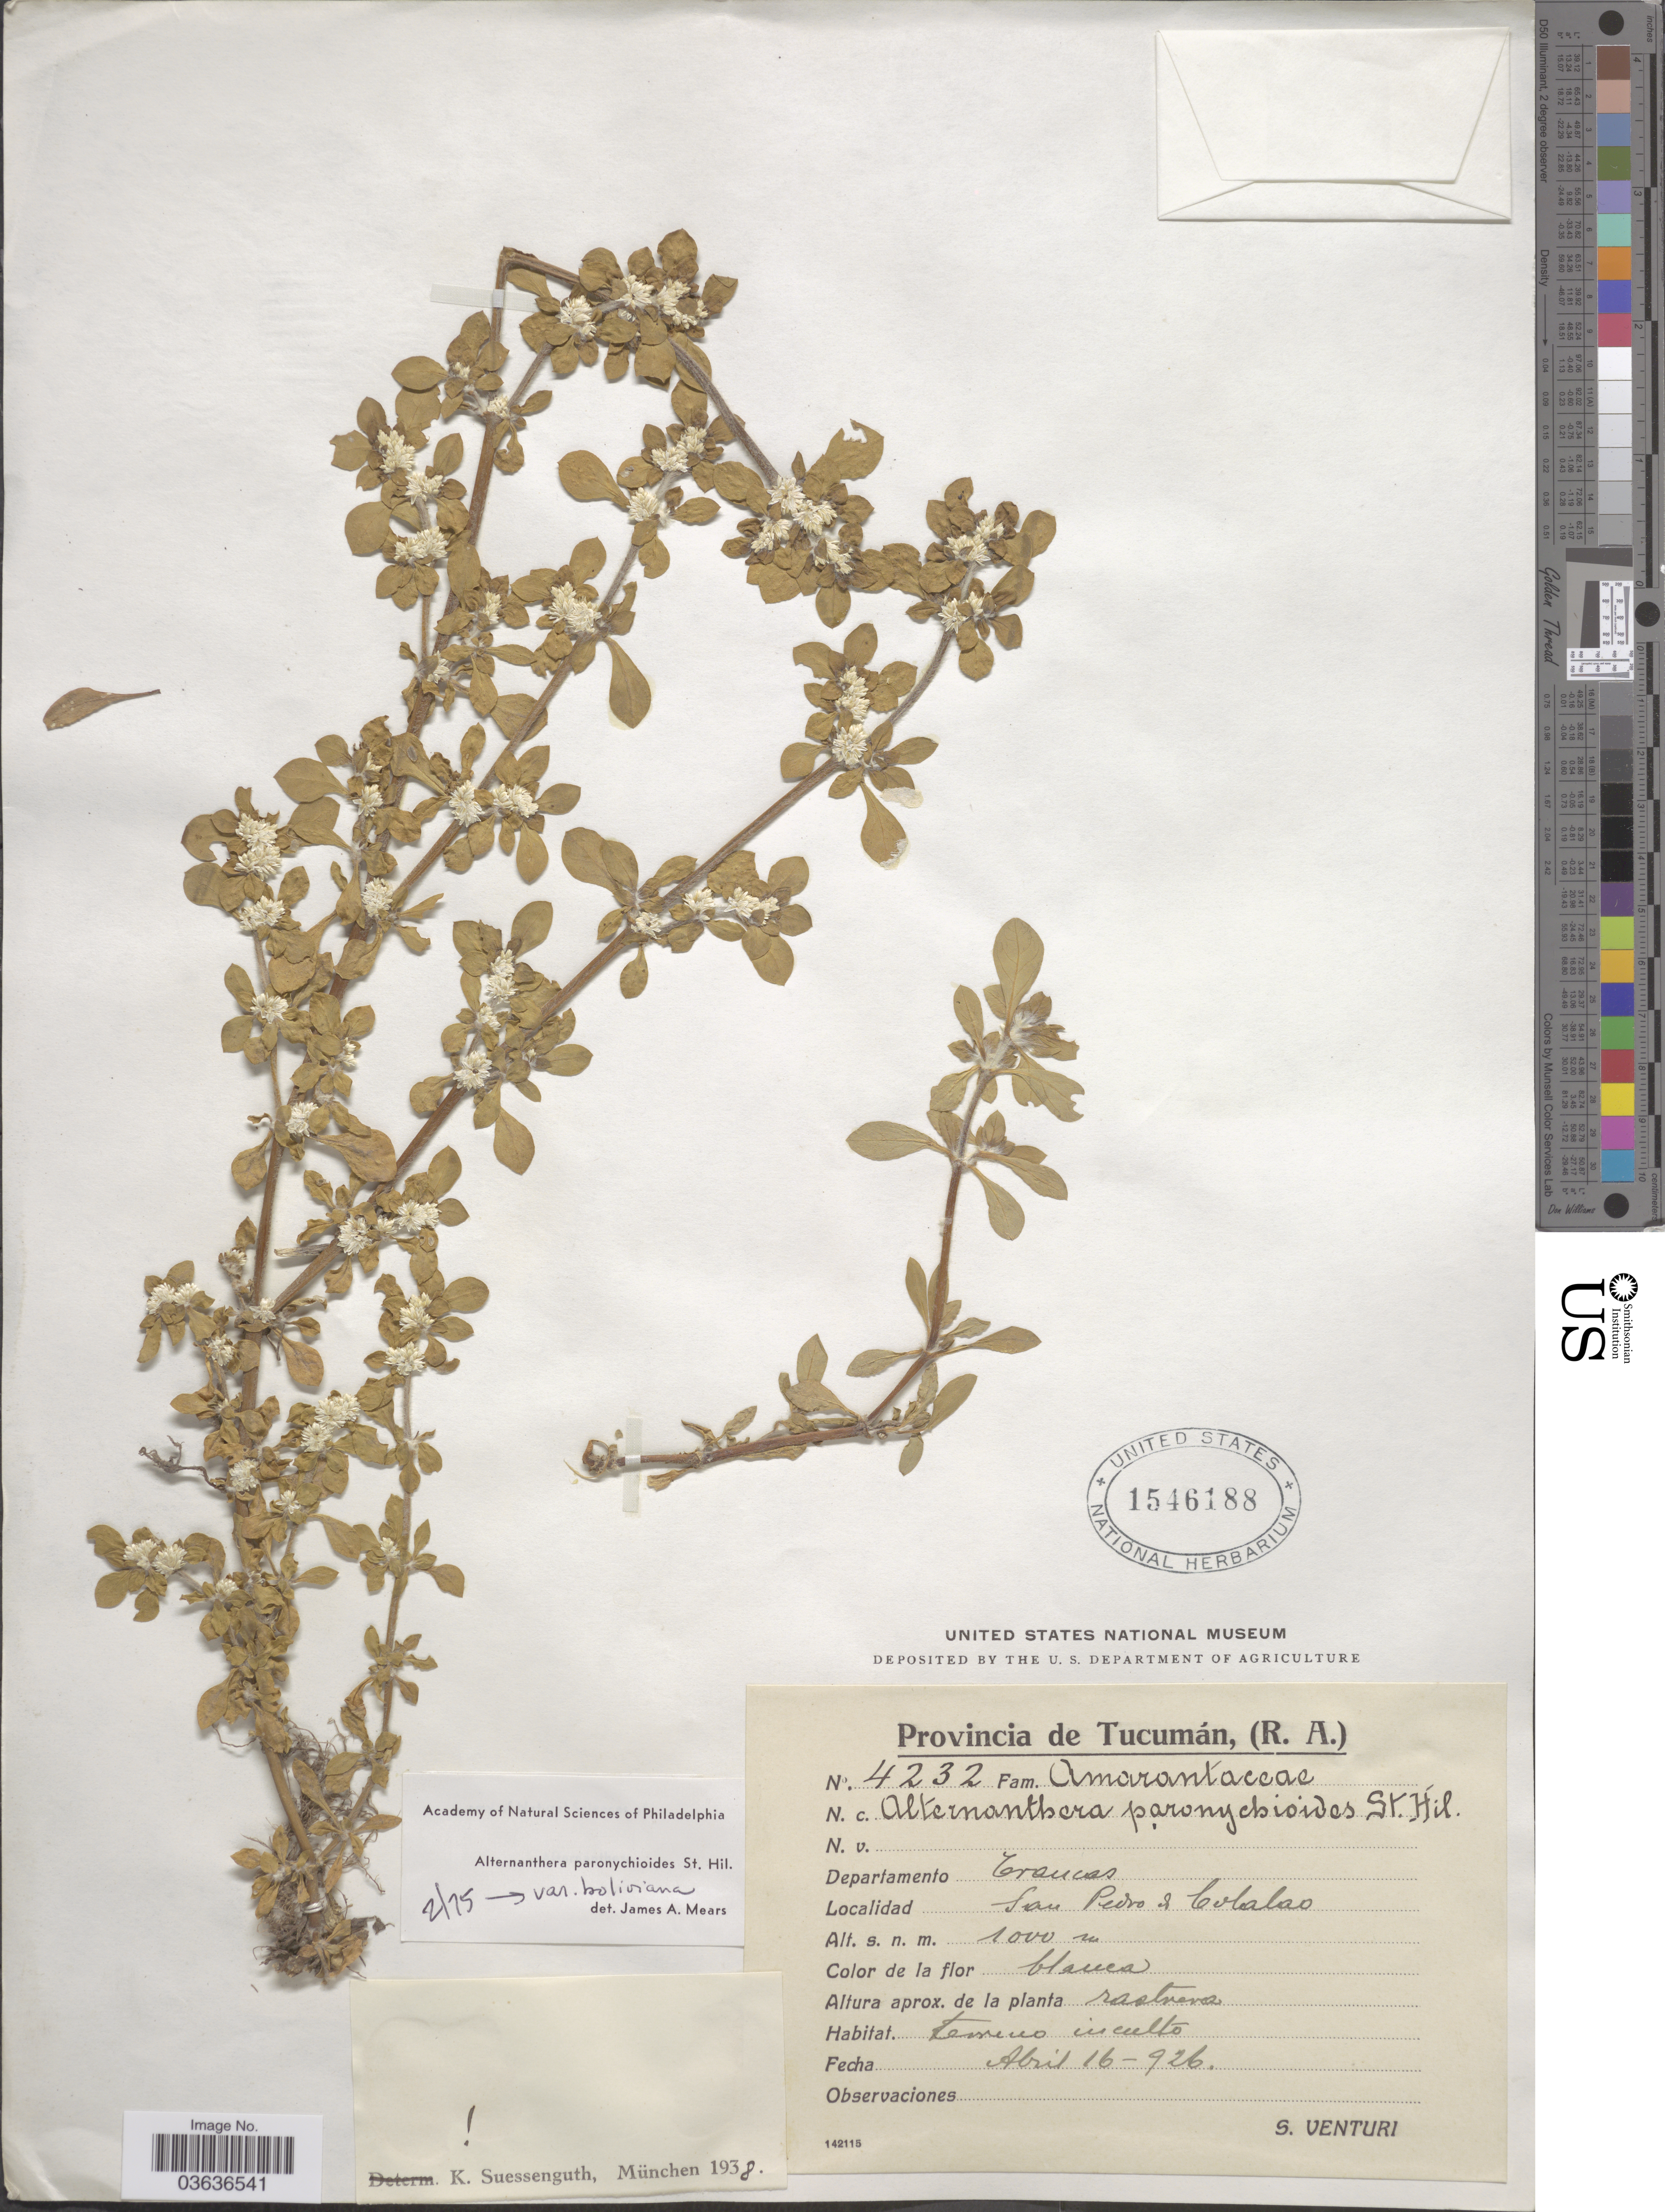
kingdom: Plantae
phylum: Tracheophyta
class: Magnoliopsida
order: Caryophyllales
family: Amaranthaceae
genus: Alternanthera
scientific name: Alternanthera polygonoides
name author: (L.) R. Br. ex Sweet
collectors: S. Venturi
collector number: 4232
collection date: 1926-04-16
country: Argentina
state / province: Tucuman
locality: Departamento Trancas. San Pedro de Colalao.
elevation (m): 1000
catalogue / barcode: US 1546188